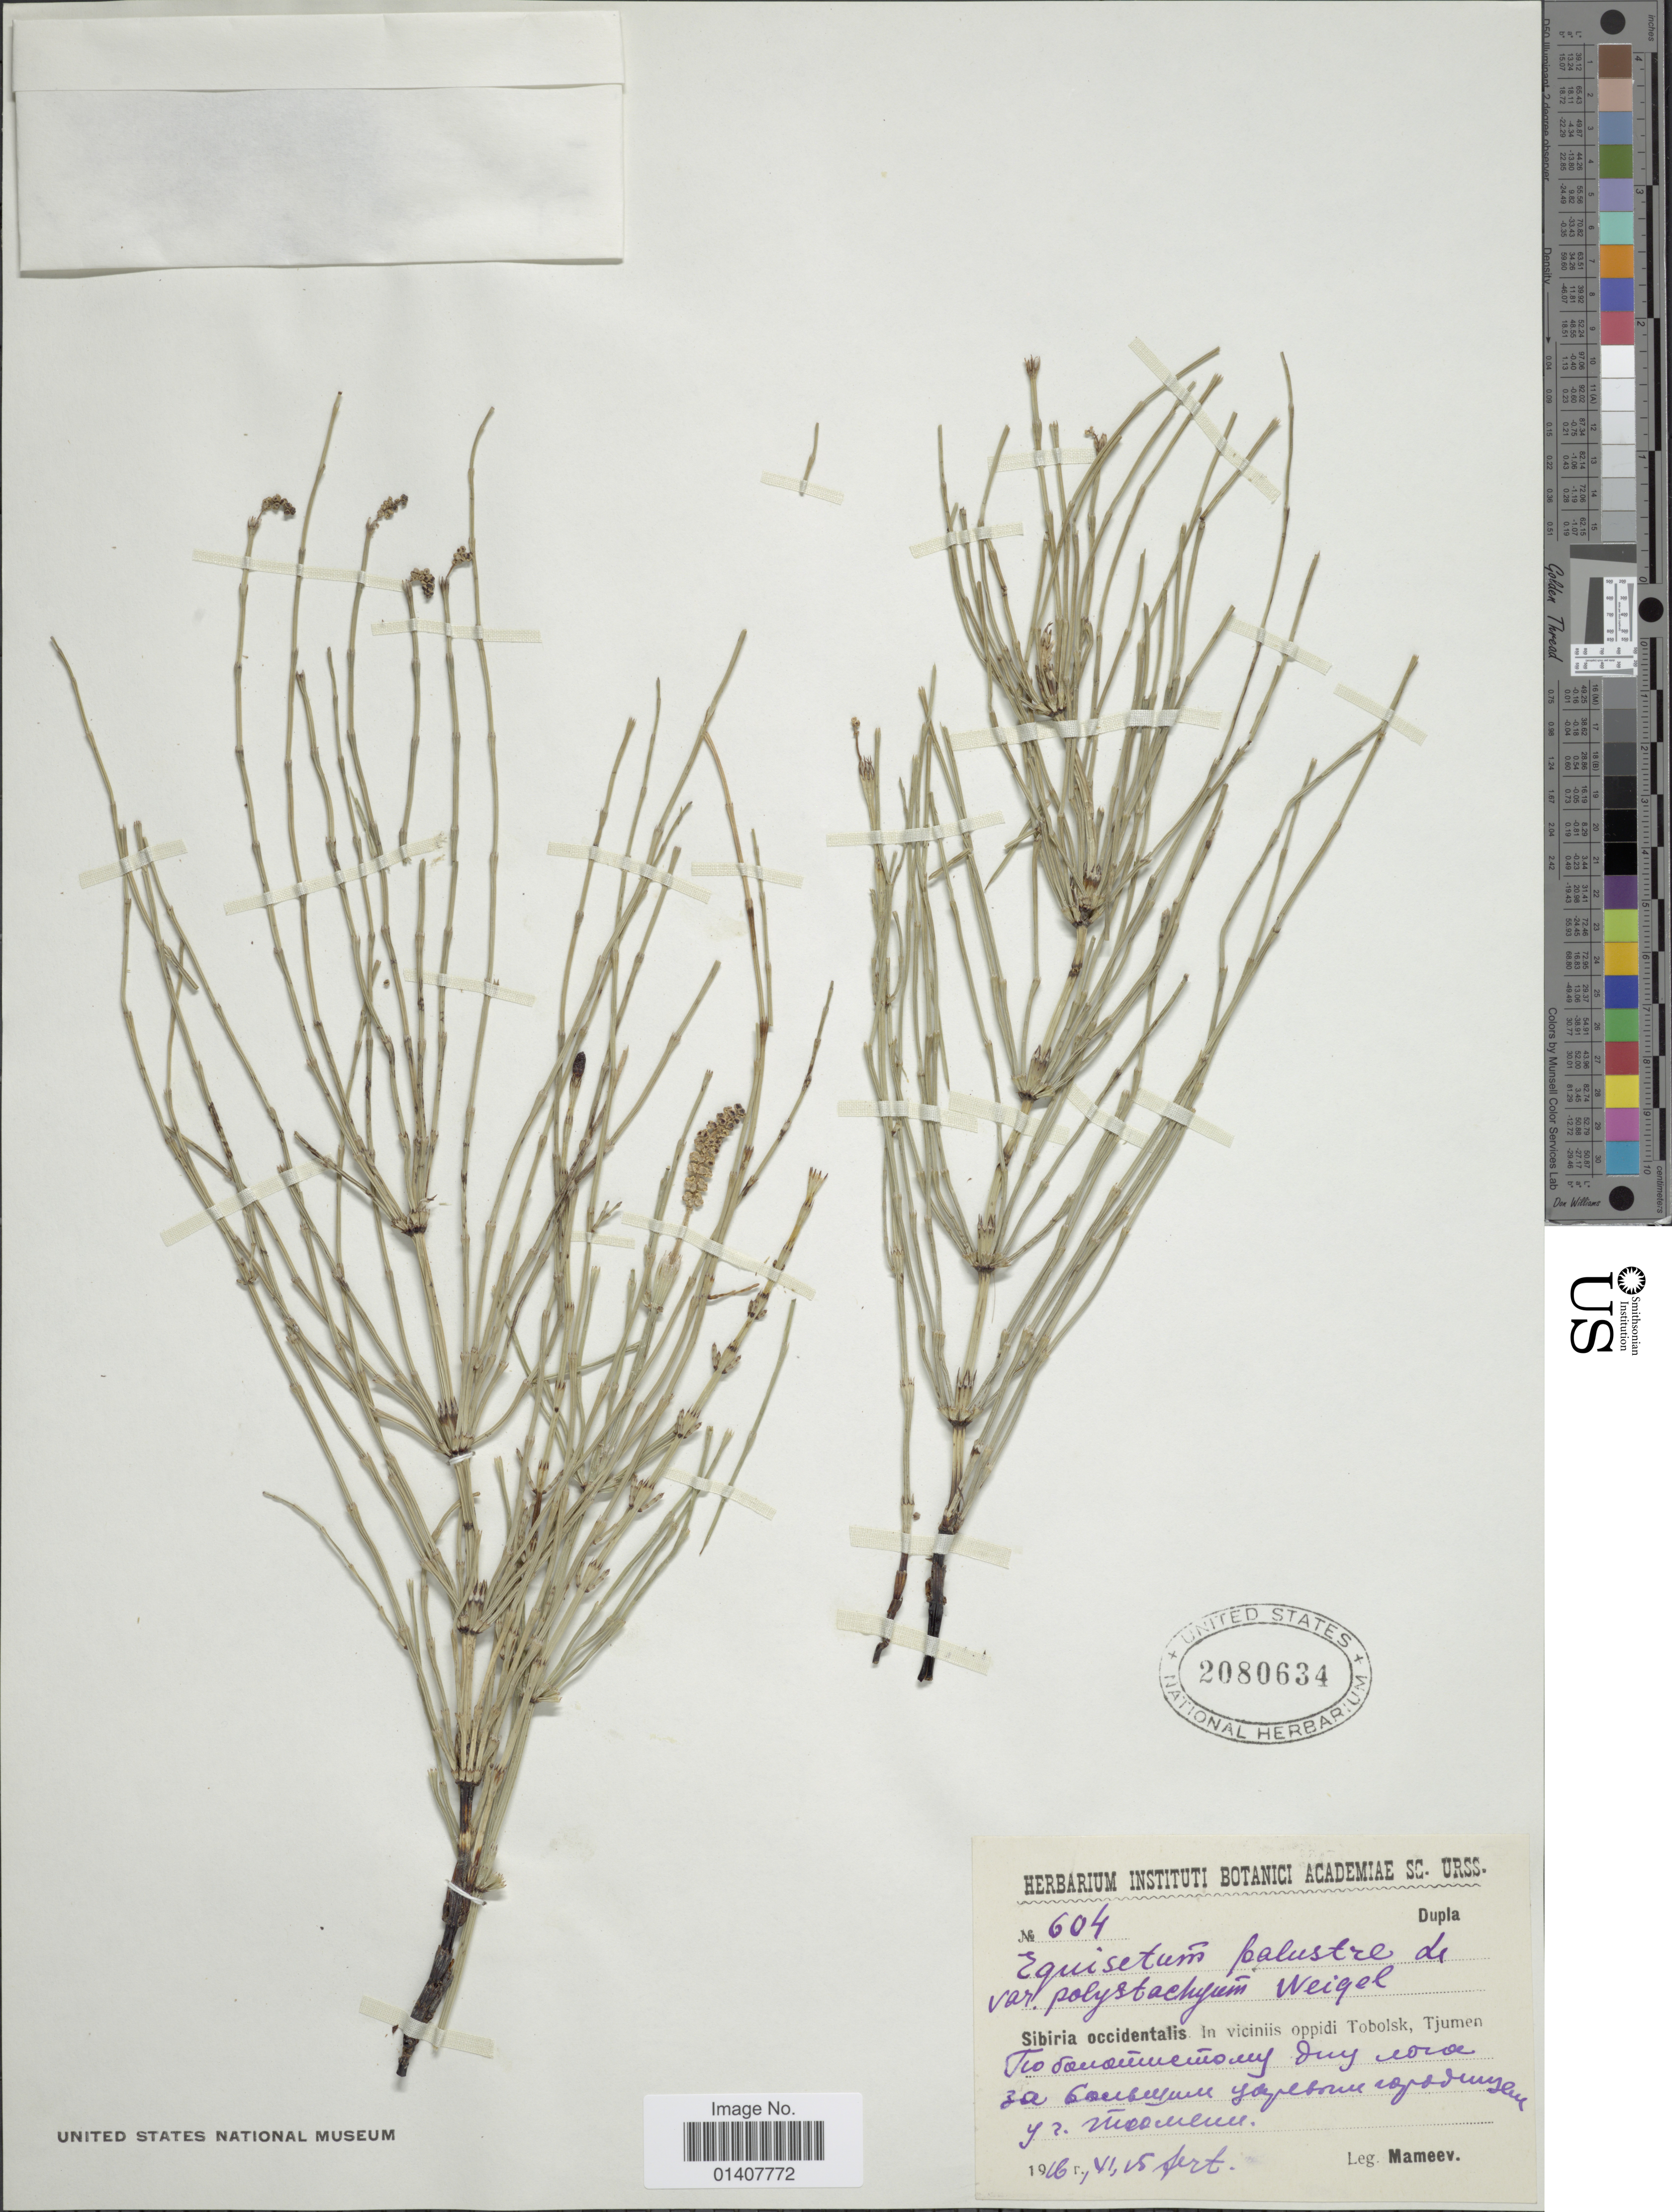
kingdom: Plantae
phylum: Tracheophyta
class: Polypodiopsida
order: Equisetales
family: Equisetaceae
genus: Equisetum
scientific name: Equisetum palustre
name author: L.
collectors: Mameev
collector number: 604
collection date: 1916-11-15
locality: Sibiria occidentalis in viciniis oppidi Tobolsk, Tjumen T [illegible text]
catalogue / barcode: US 2080634